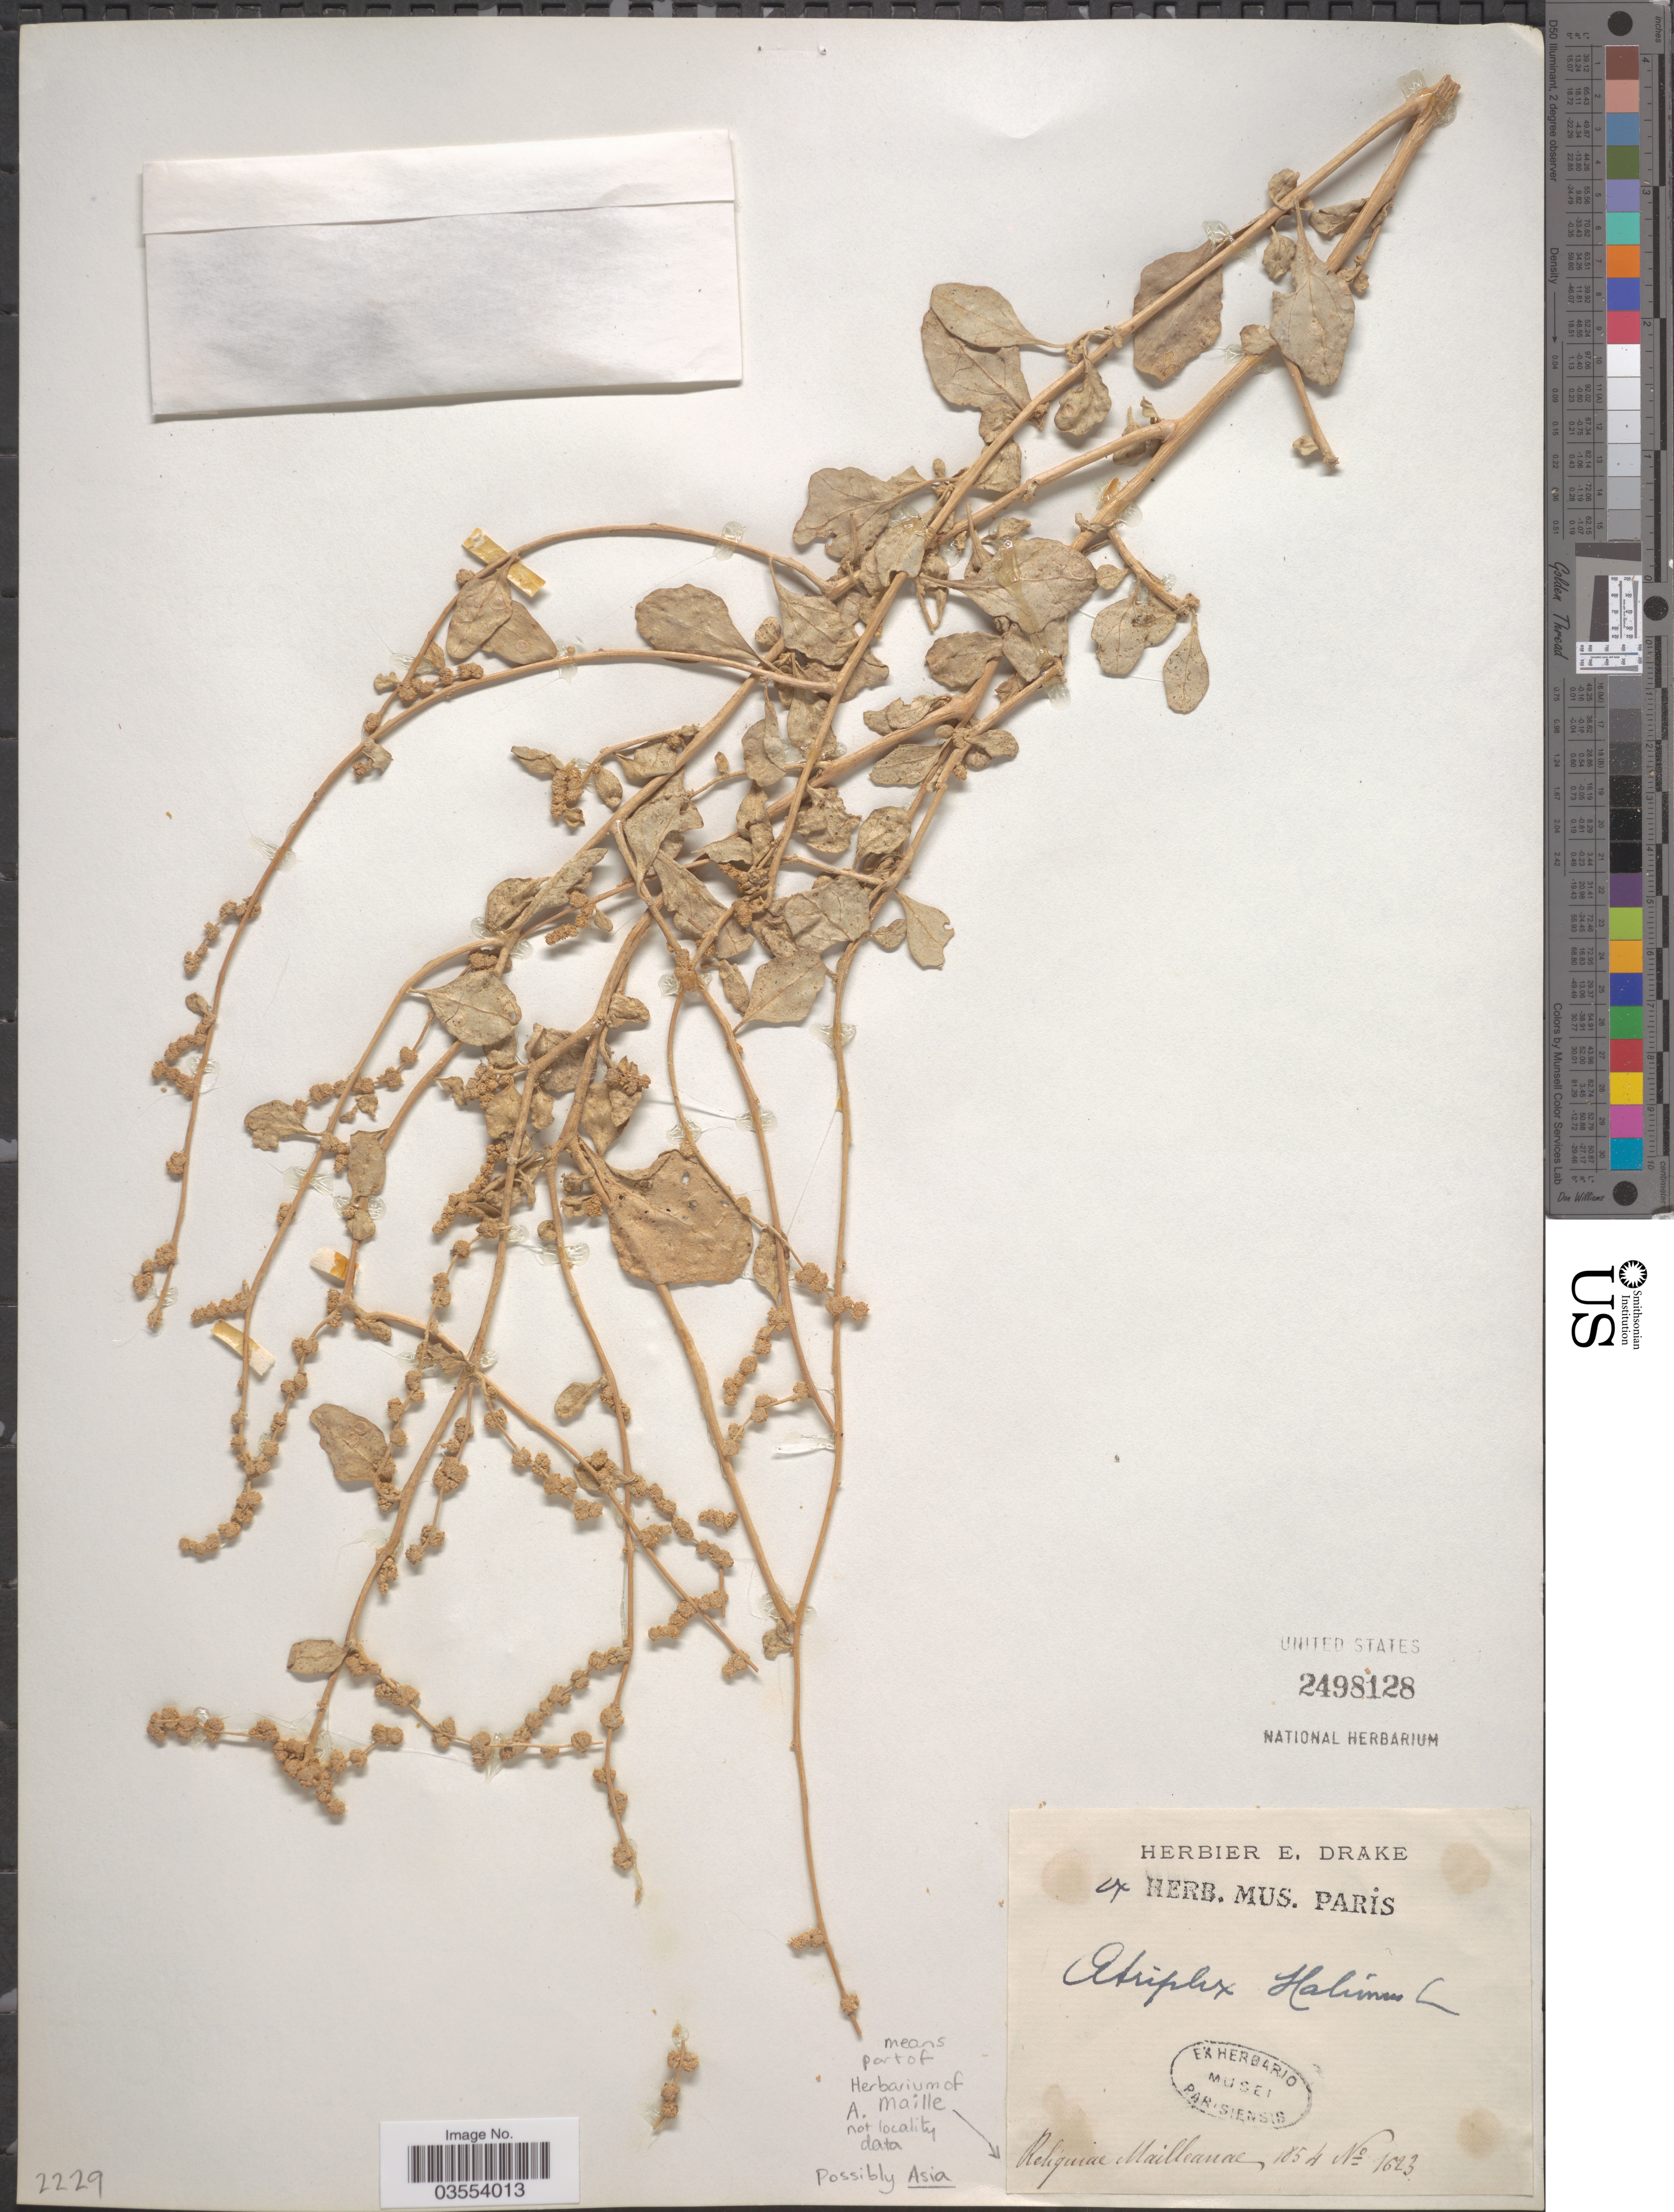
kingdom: Plantae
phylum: Tracheophyta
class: Magnoliopsida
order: Caryophyllales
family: Amaranthaceae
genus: Atriplex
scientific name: Atriplex halimus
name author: L.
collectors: Ex herb. Maille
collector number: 1623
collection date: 1854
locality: Asia [unsure placement]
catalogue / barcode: US 2498128